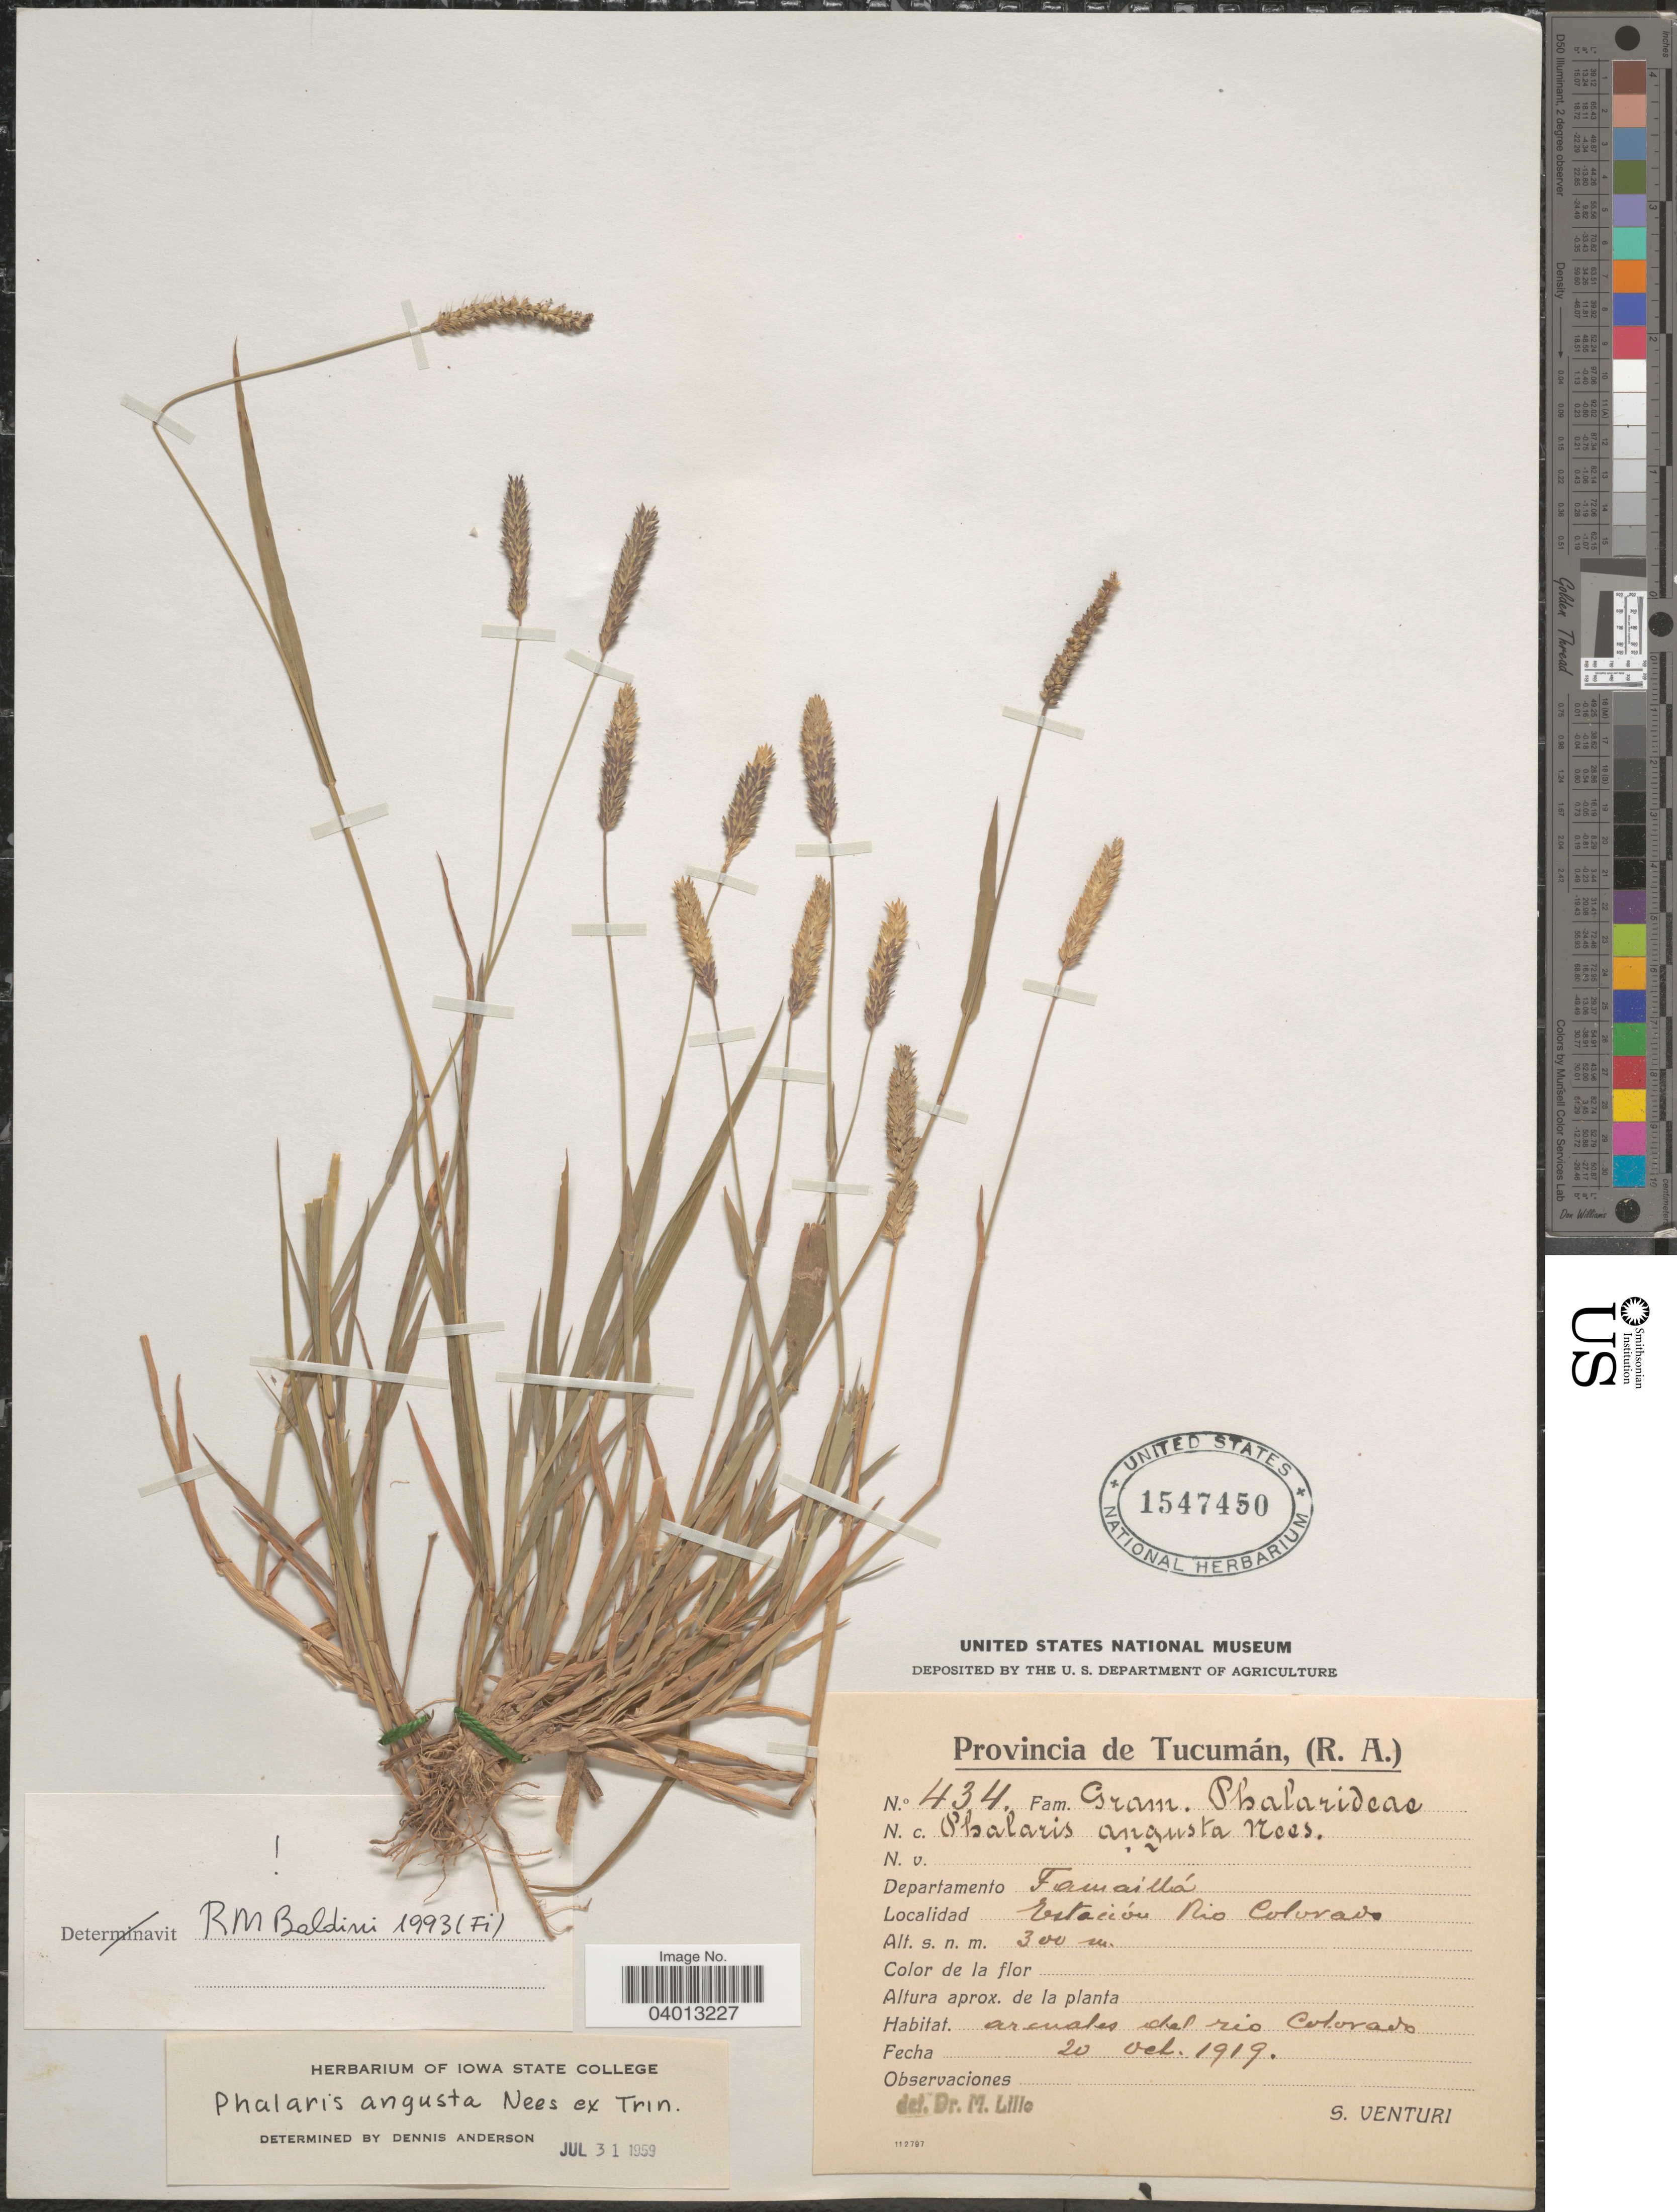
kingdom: Plantae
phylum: Tracheophyta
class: Liliopsida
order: Poales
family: Poaceae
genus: Phalaris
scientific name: Phalaris angusta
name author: Nees ex Trin.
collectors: S. Venturi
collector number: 434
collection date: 1919-10-20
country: Argentina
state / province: Tucuman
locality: Departamento Famaillá. Estación Rio Colorado.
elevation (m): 300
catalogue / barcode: US 1547450